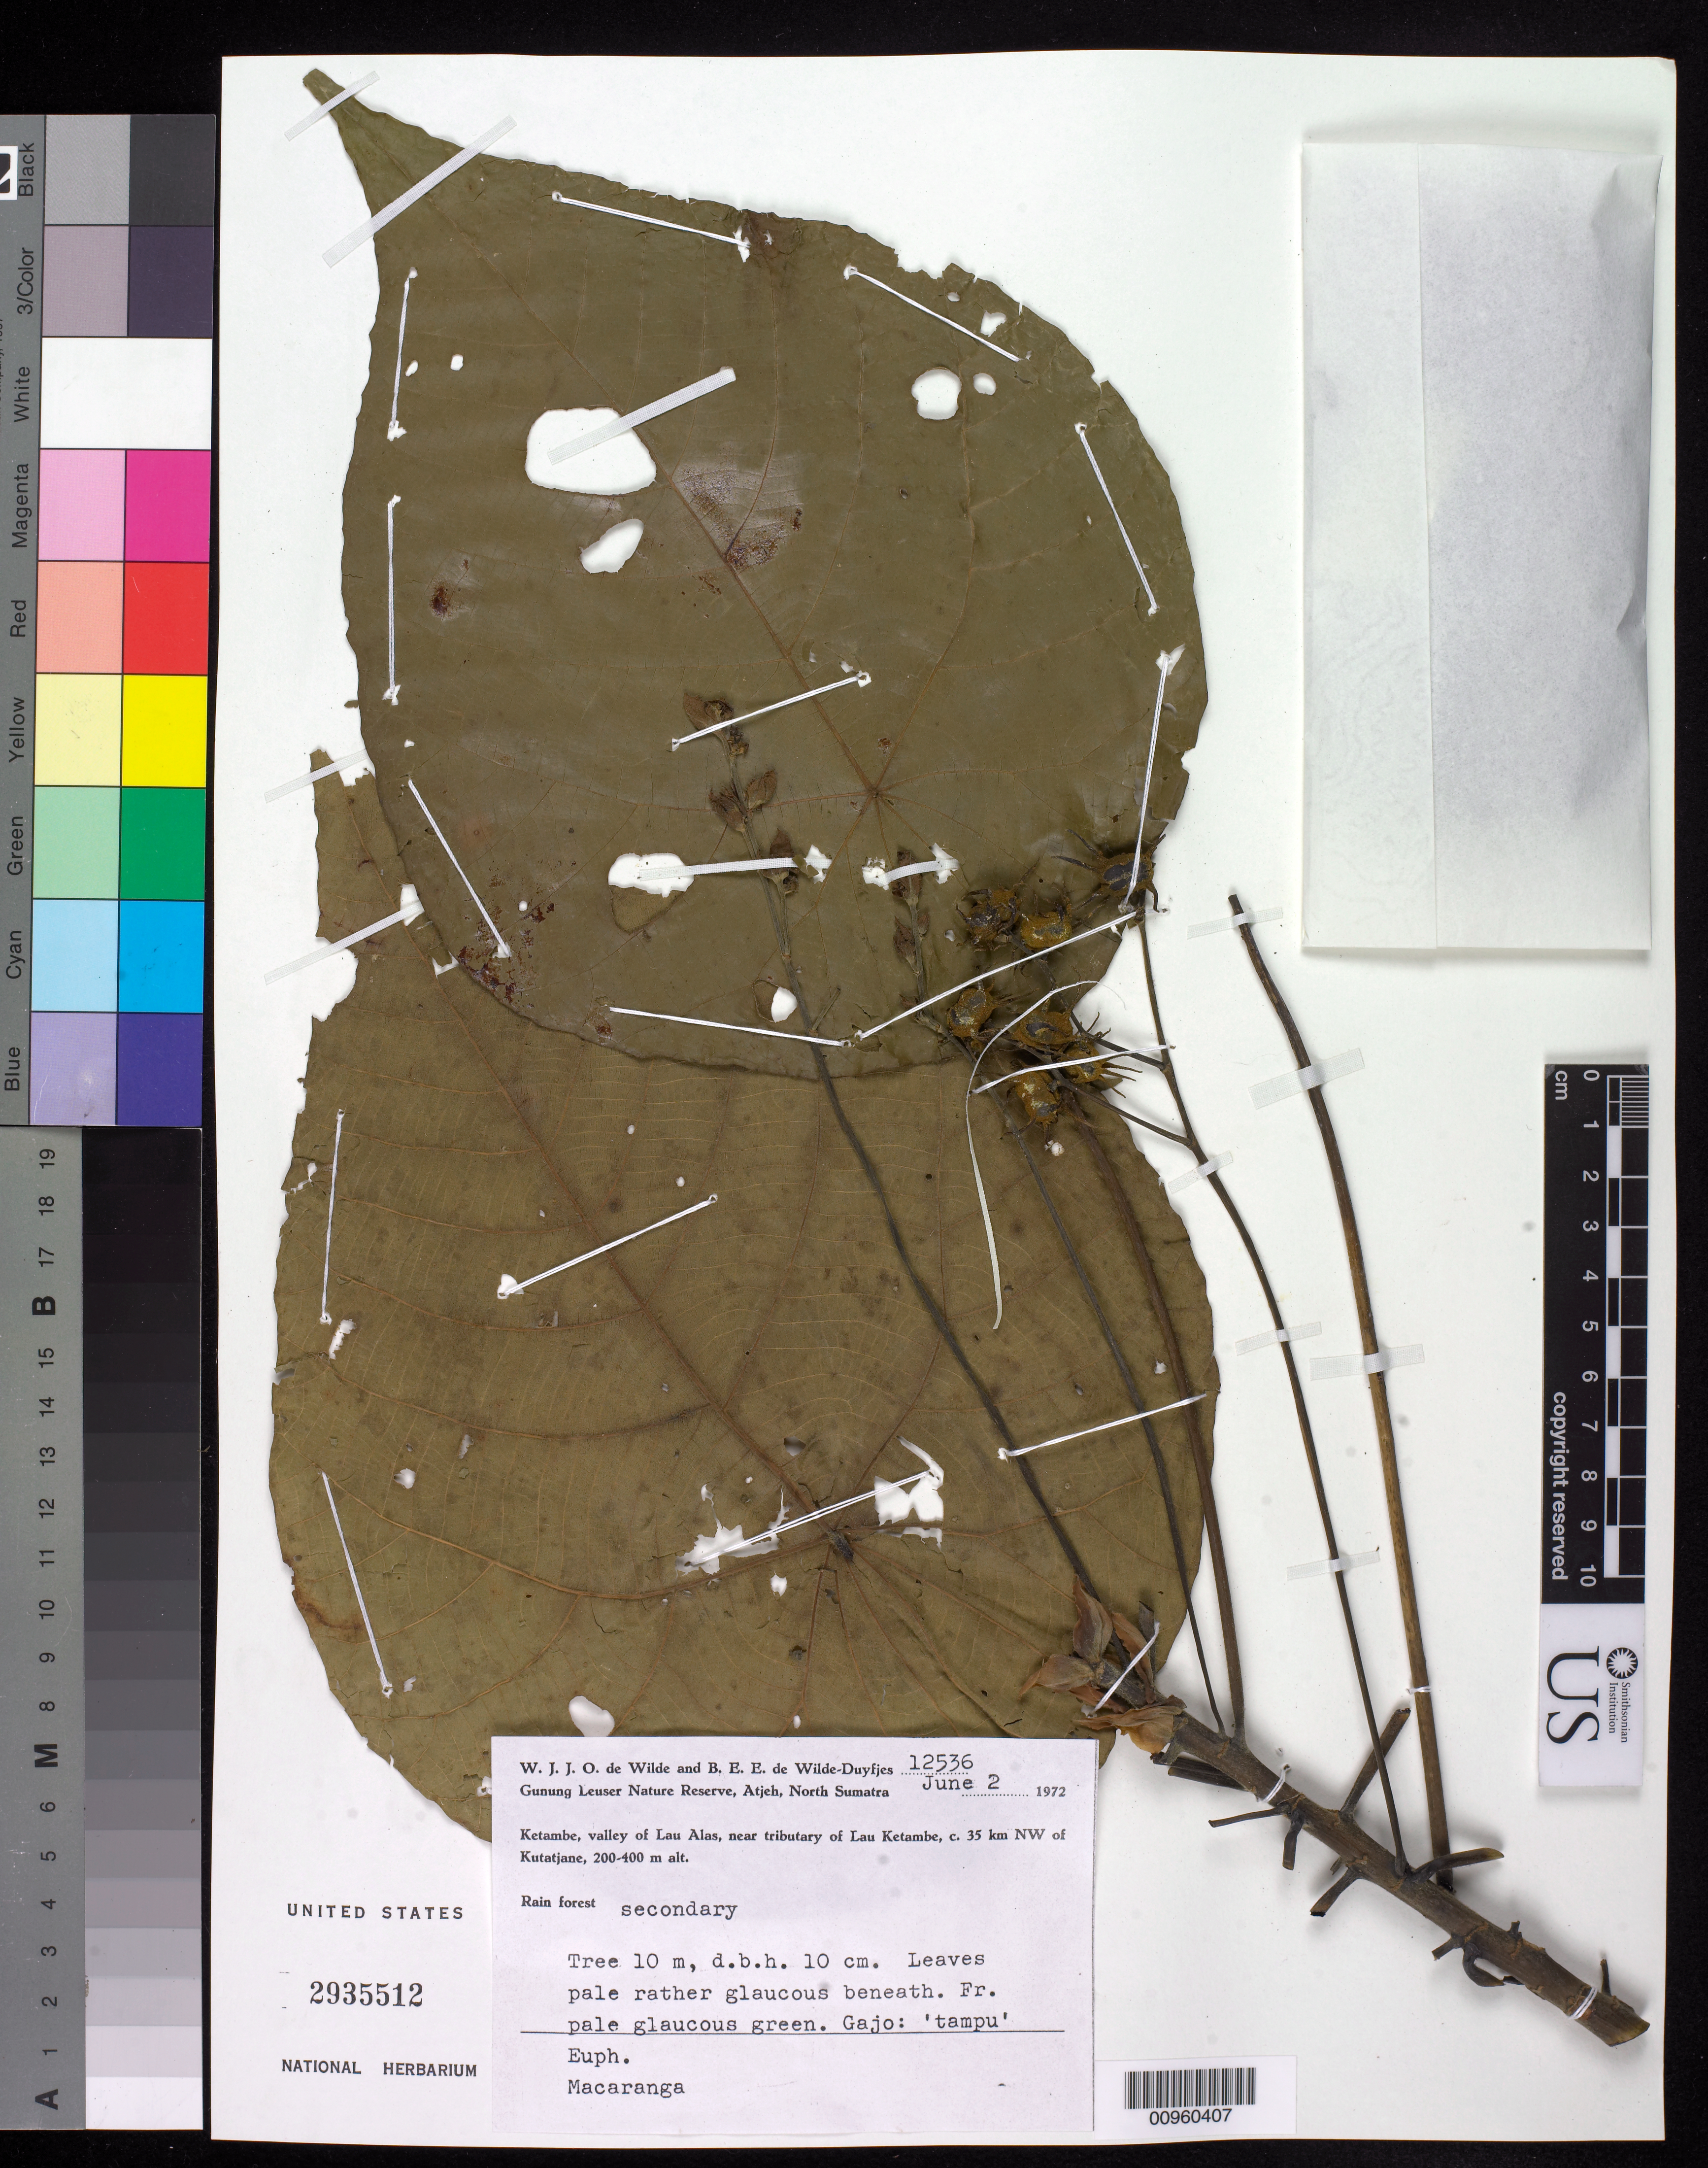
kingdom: Plantae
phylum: Tracheophyta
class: Magnoliopsida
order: Malpighiales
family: Euphorbiaceae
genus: Macaranga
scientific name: Macaranga sp.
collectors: W. J. de Wilde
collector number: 12536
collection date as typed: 02 Jun 1972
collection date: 1972-06-02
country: Indonesia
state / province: Sumatra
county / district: Atjeh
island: Sumatra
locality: North Sumartra, Ketambe, valley of lau Alas, near tributary of lau ketambe, 35km NW OF kUTATJANE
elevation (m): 200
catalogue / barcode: US 2935512